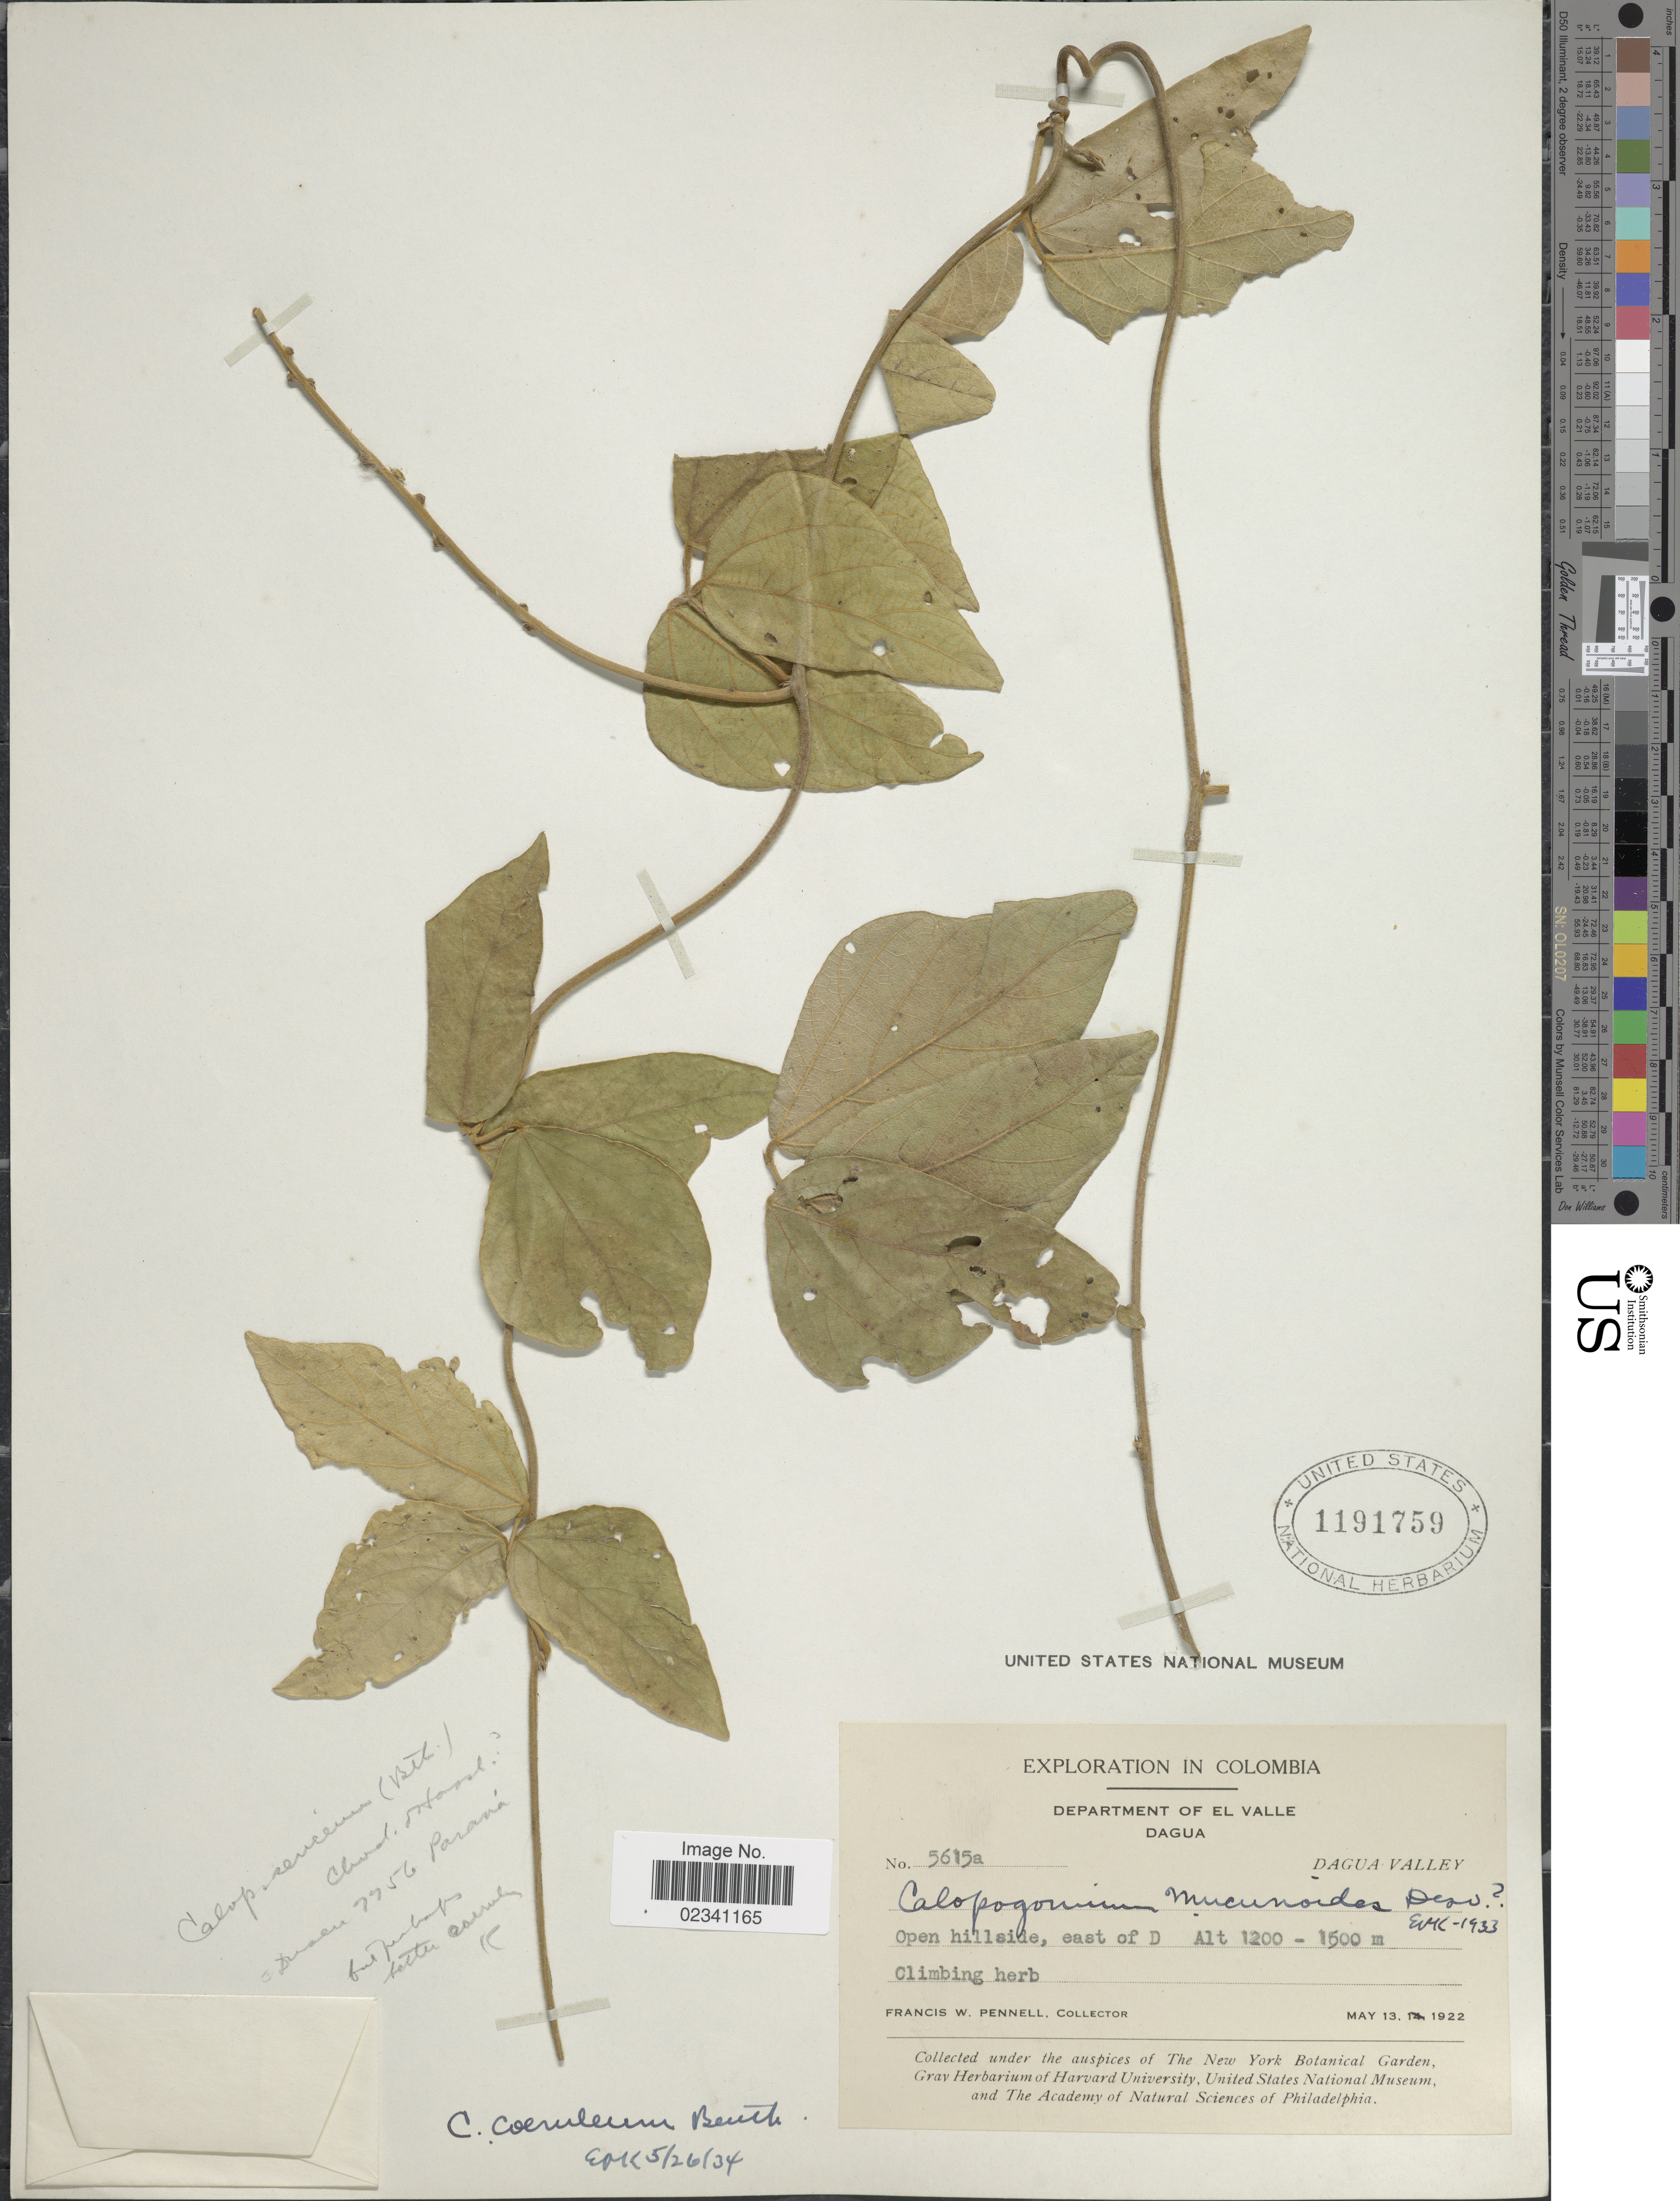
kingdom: Plantae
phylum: Tracheophyta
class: Magnoliopsida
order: Fabales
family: Fabaceae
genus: Calopogonium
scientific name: Calopogonium caeruleum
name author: (Benth.) C. Wright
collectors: F. W. Pennell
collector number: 5615a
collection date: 1922-05-13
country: Colombia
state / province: Valle del Cauca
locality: Department of El Valle, Dagua, Dagua Valley, Open hillside, east of D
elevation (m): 1200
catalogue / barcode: US 1191759